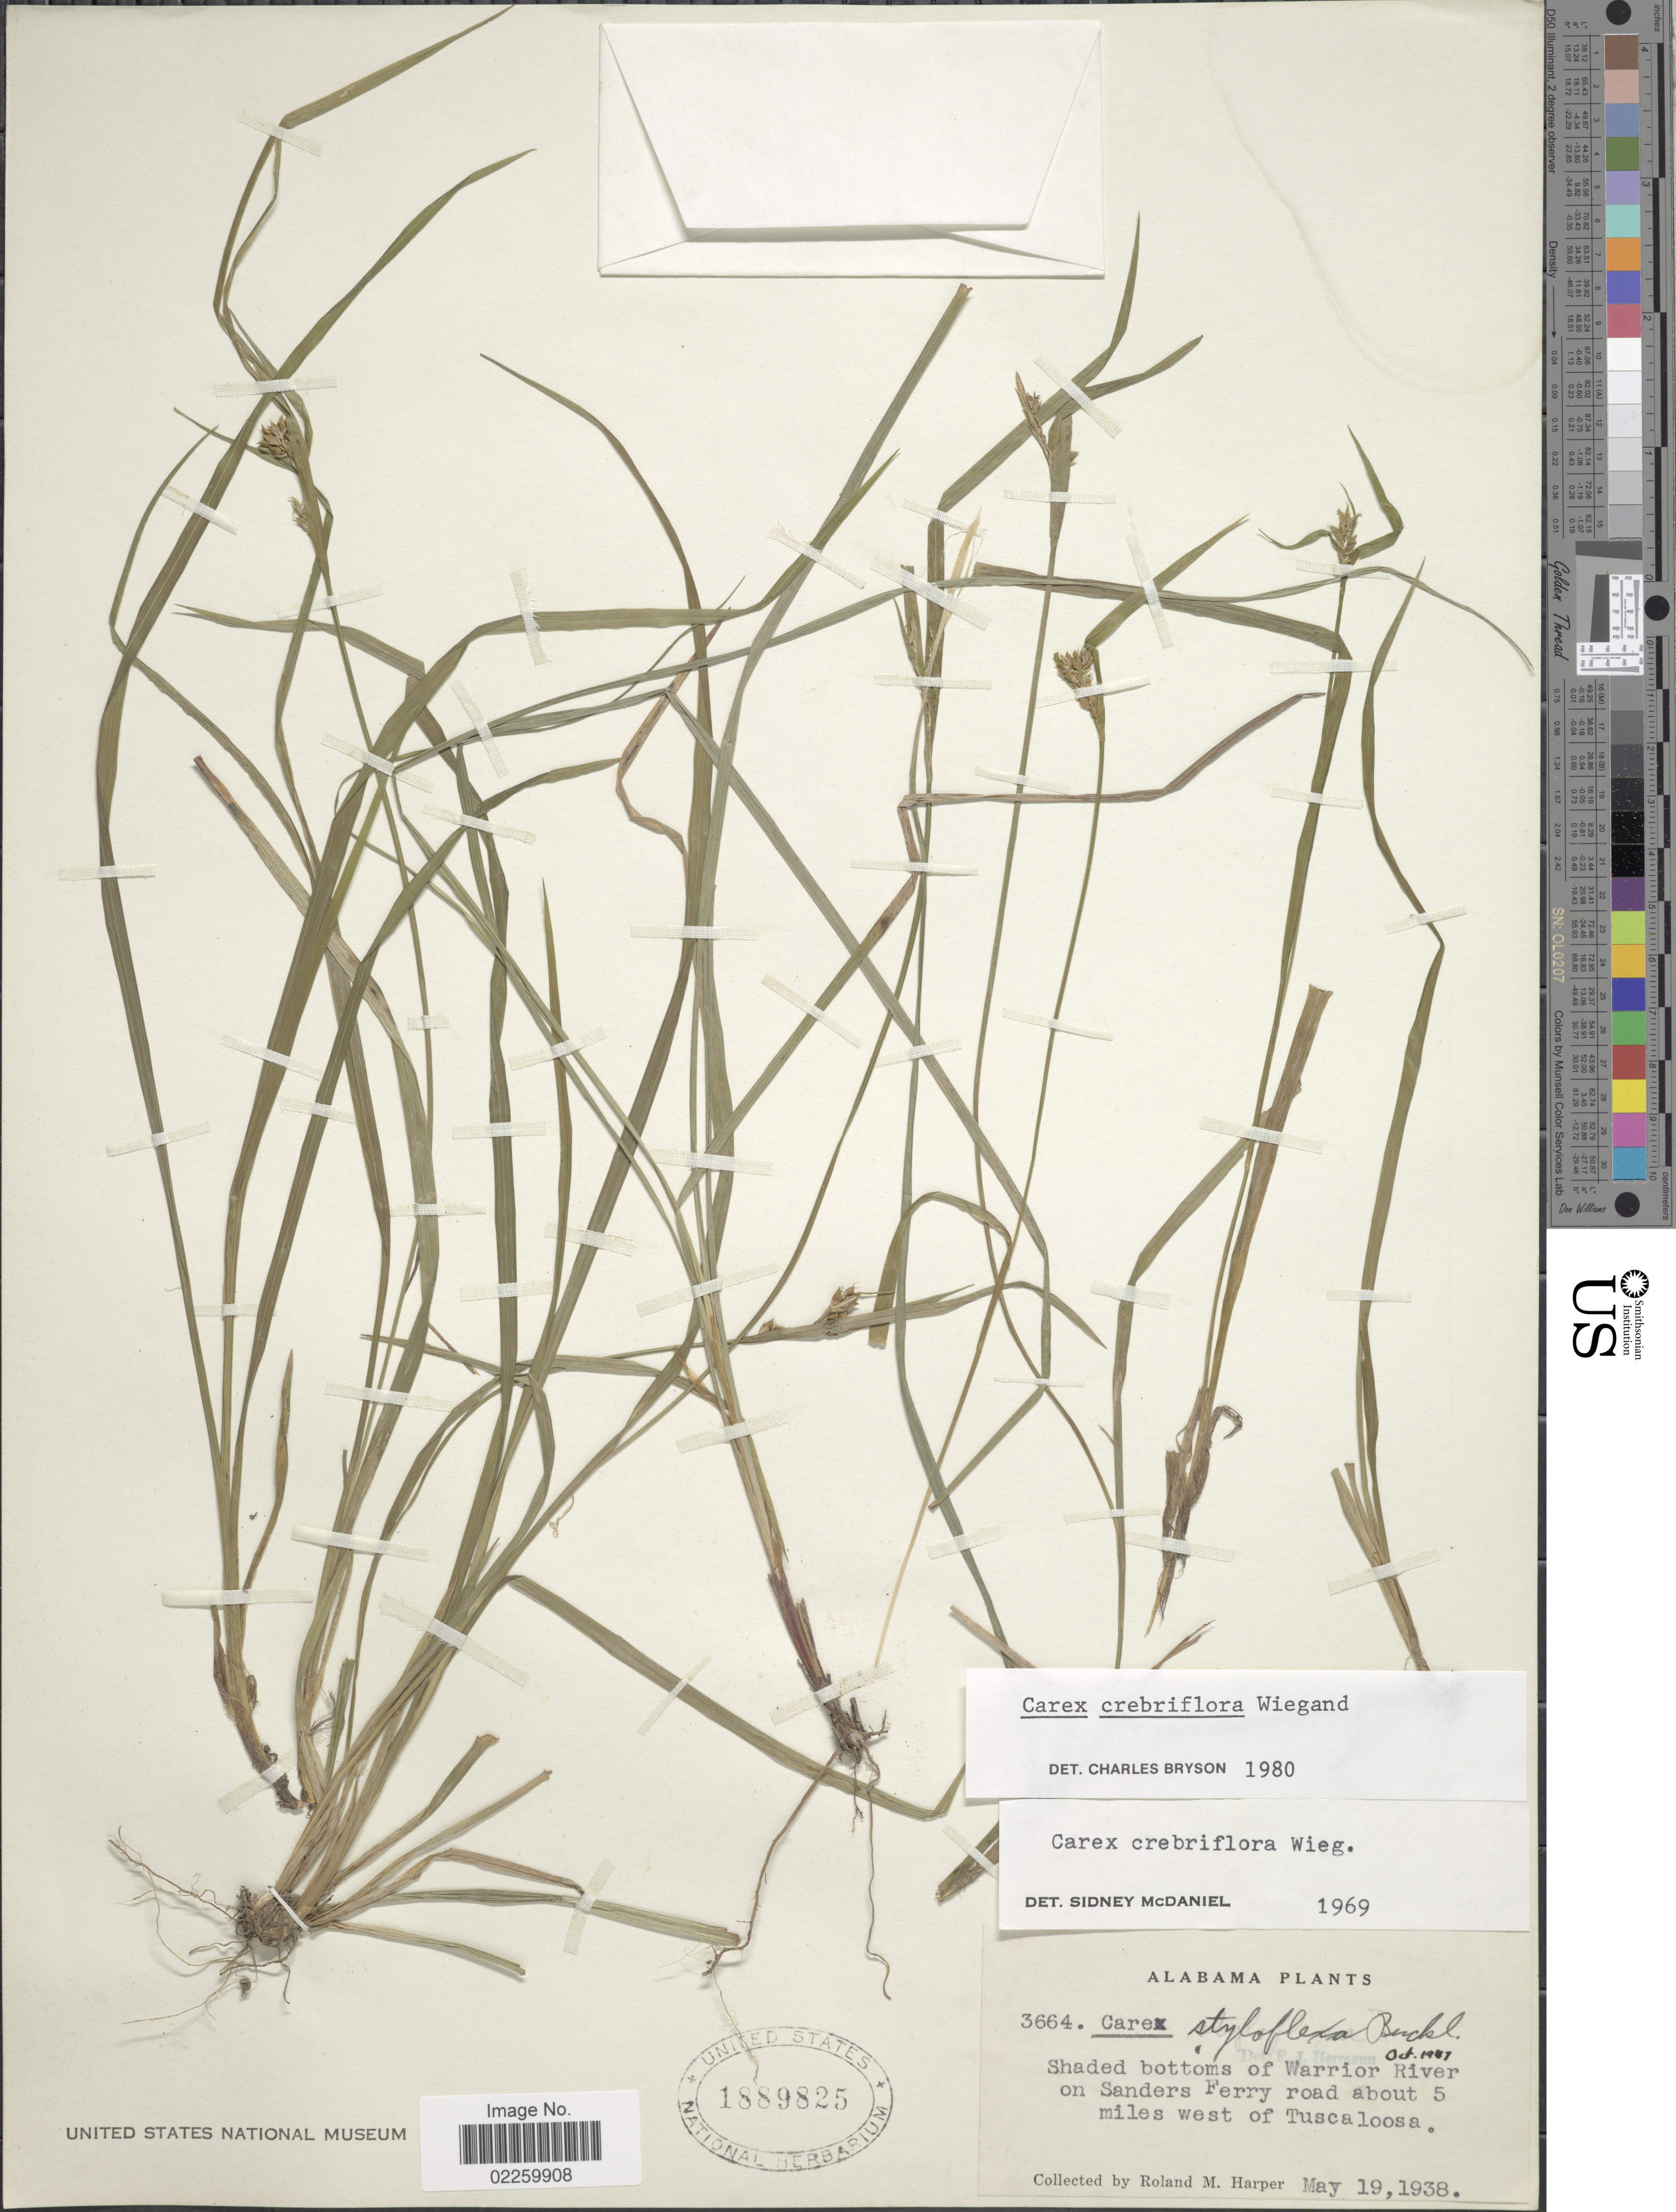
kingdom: Plantae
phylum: Tracheophyta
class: Liliopsida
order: Poales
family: Cyperaceae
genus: Carex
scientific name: Carex crebriflora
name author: Wiegand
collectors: R. M. Harper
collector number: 3664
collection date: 1938-05-19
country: United States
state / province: Alabama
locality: Shaded bottoms of Warrior River on Sanders Ferry road about 5 miles west of Tuscaloosa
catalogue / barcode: US 1889825